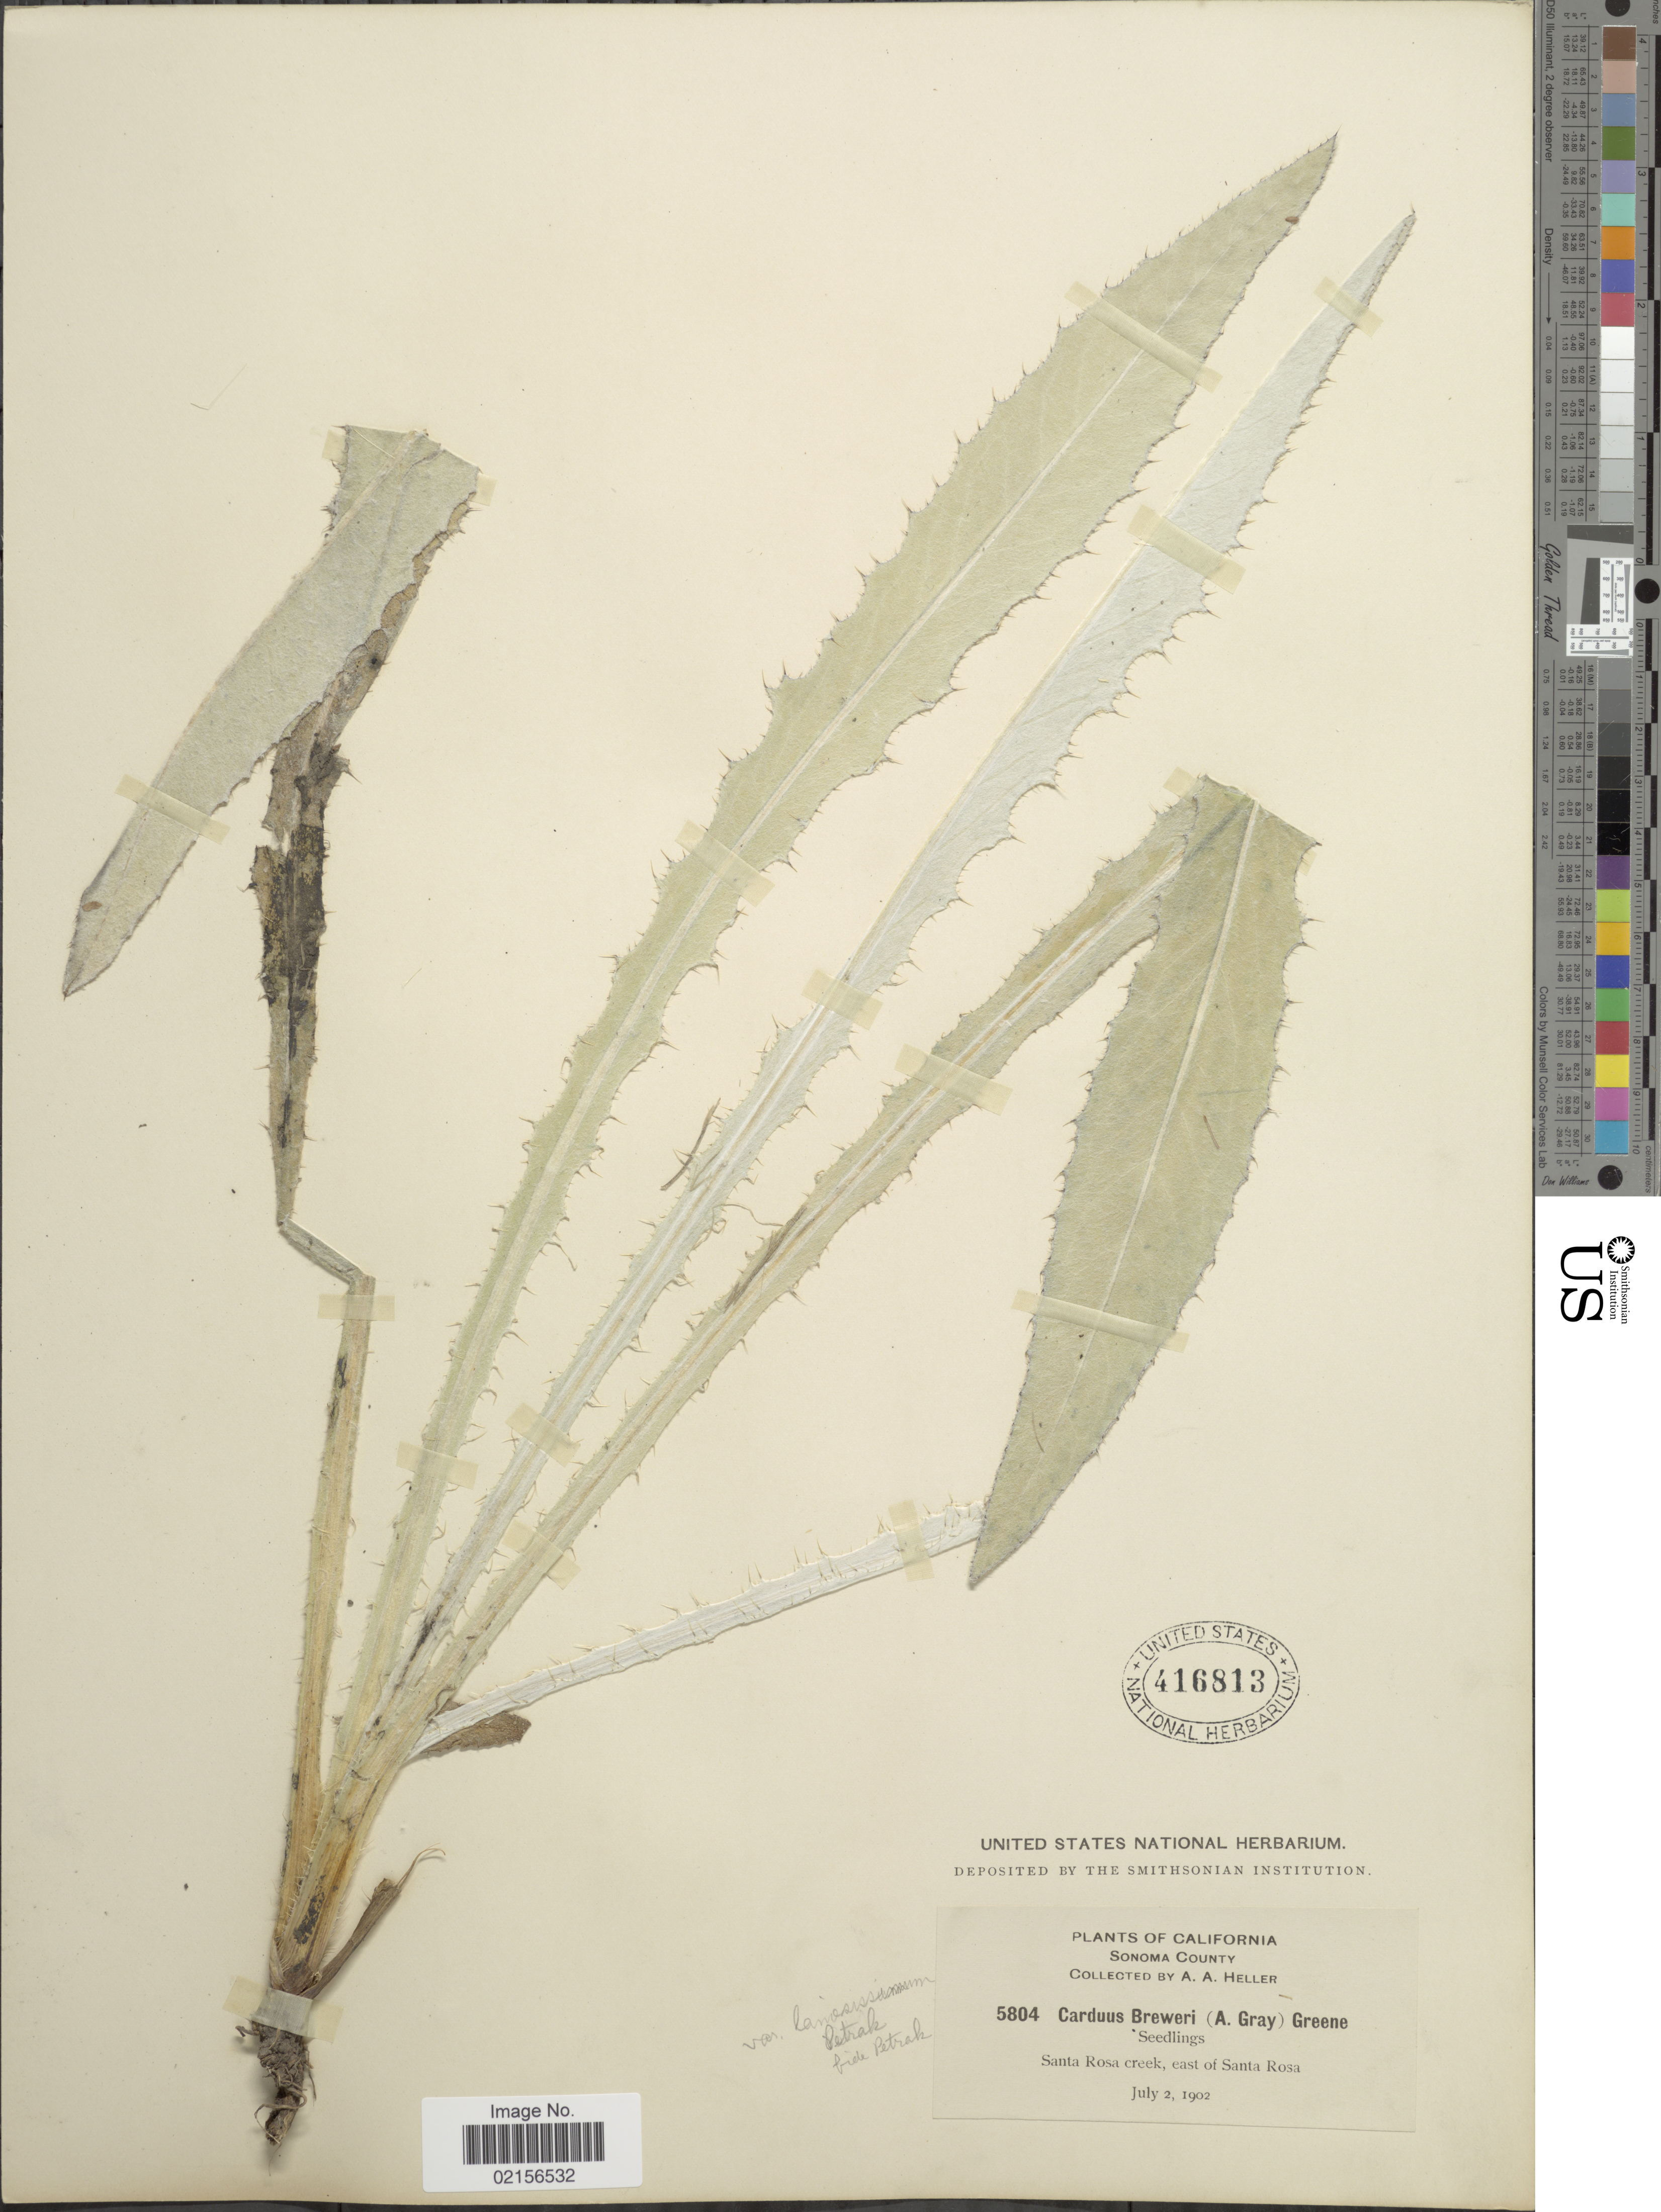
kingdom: Plantae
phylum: Tracheophyta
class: Magnoliopsida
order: Asterales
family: Asteraceae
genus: Cirsium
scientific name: Cirsium douglasii var. breweri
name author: (A. Gray) D.J. Keil & C.E. Turner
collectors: A. A. Heller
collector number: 5804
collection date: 1902-07-02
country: United States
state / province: California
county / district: Sonoma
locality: Sonoma County, Santa Rosa creek, east of Santa Rosa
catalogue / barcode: US 416813